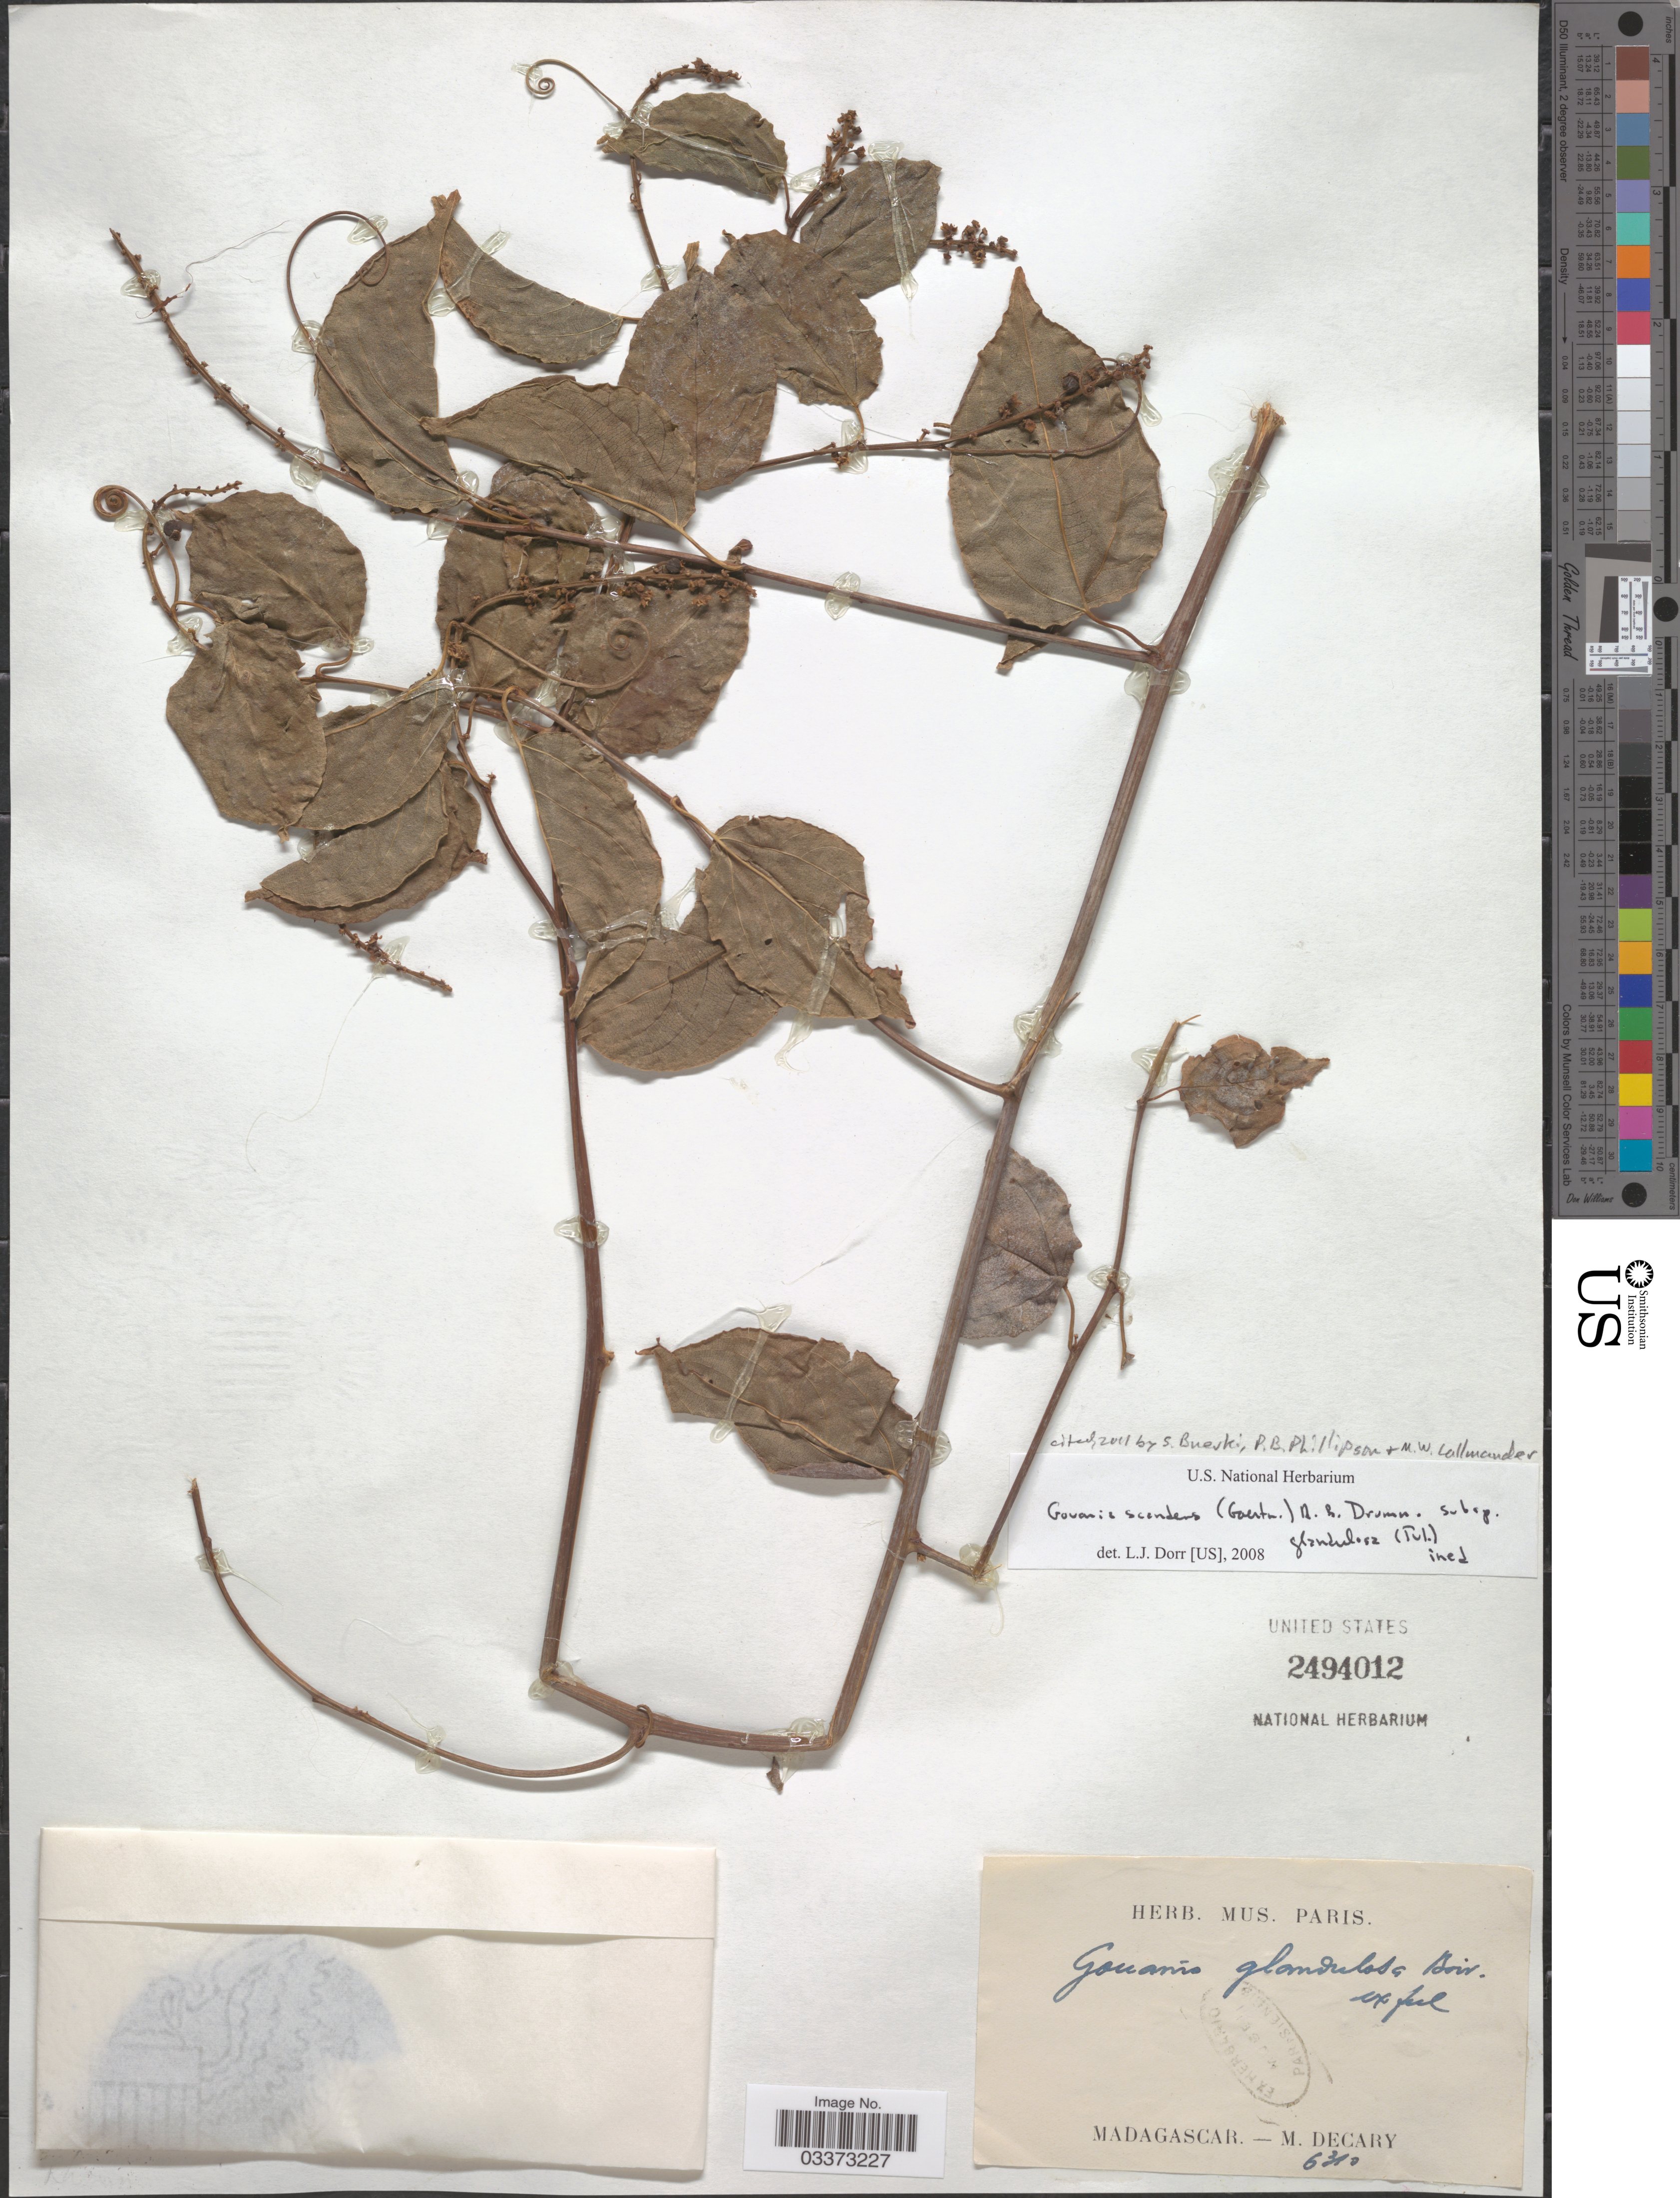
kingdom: Plantae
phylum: Tracheophyta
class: Magnoliopsida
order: Rosales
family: Rhamnaceae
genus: Gouania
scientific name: Gouania scandens subsp. glandulosa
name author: (Boivin ex Tul.) Buerki et al.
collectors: R. Decary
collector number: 6310*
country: Madagascar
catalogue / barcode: US 2494012